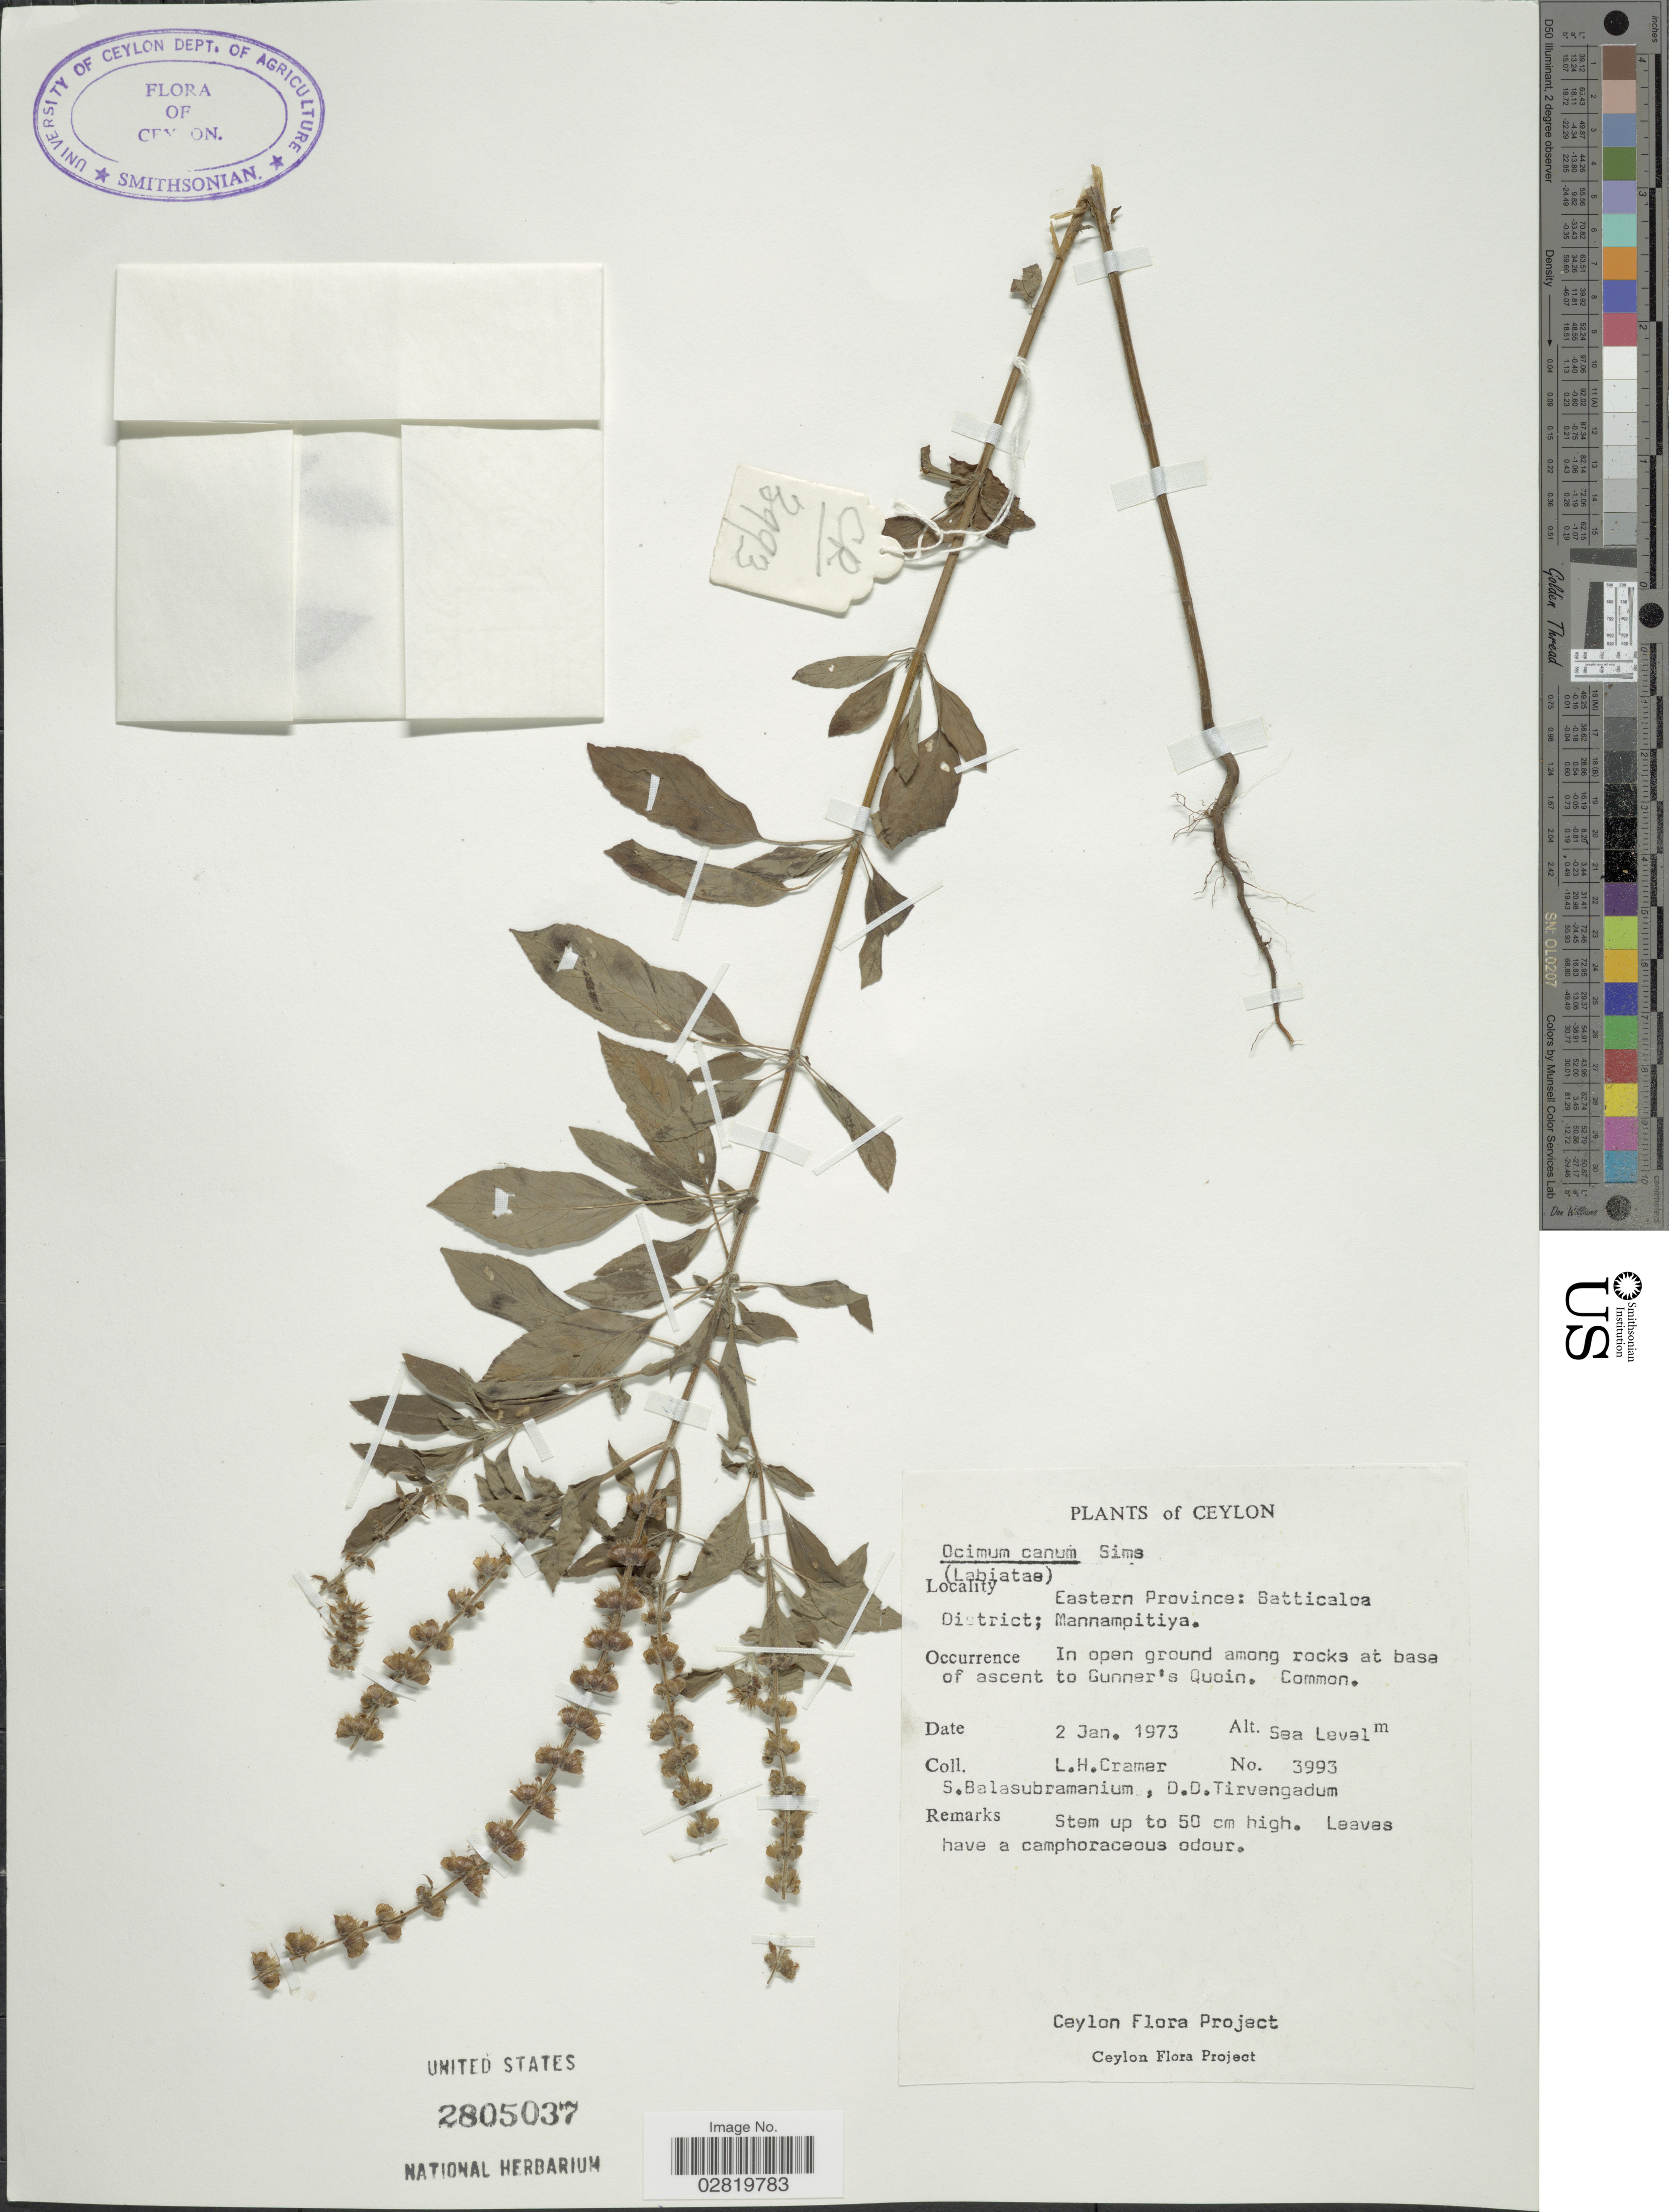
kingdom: Plantae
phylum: Tracheophyta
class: Magnoliopsida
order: Lamiales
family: Lamiaceae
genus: Ocimum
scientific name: Ocimum canum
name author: Sims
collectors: L. H. Cramer, S. Balasubramanium & D. Tirvengadum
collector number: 3993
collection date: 1973-01-02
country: Sri Lanka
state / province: Eastern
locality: Ceylon, Eastern Province: Batticaloa District; Mannampitiya, In open ground among rocks at base of ascent to Gunner's Quoin.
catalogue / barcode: US 2805037